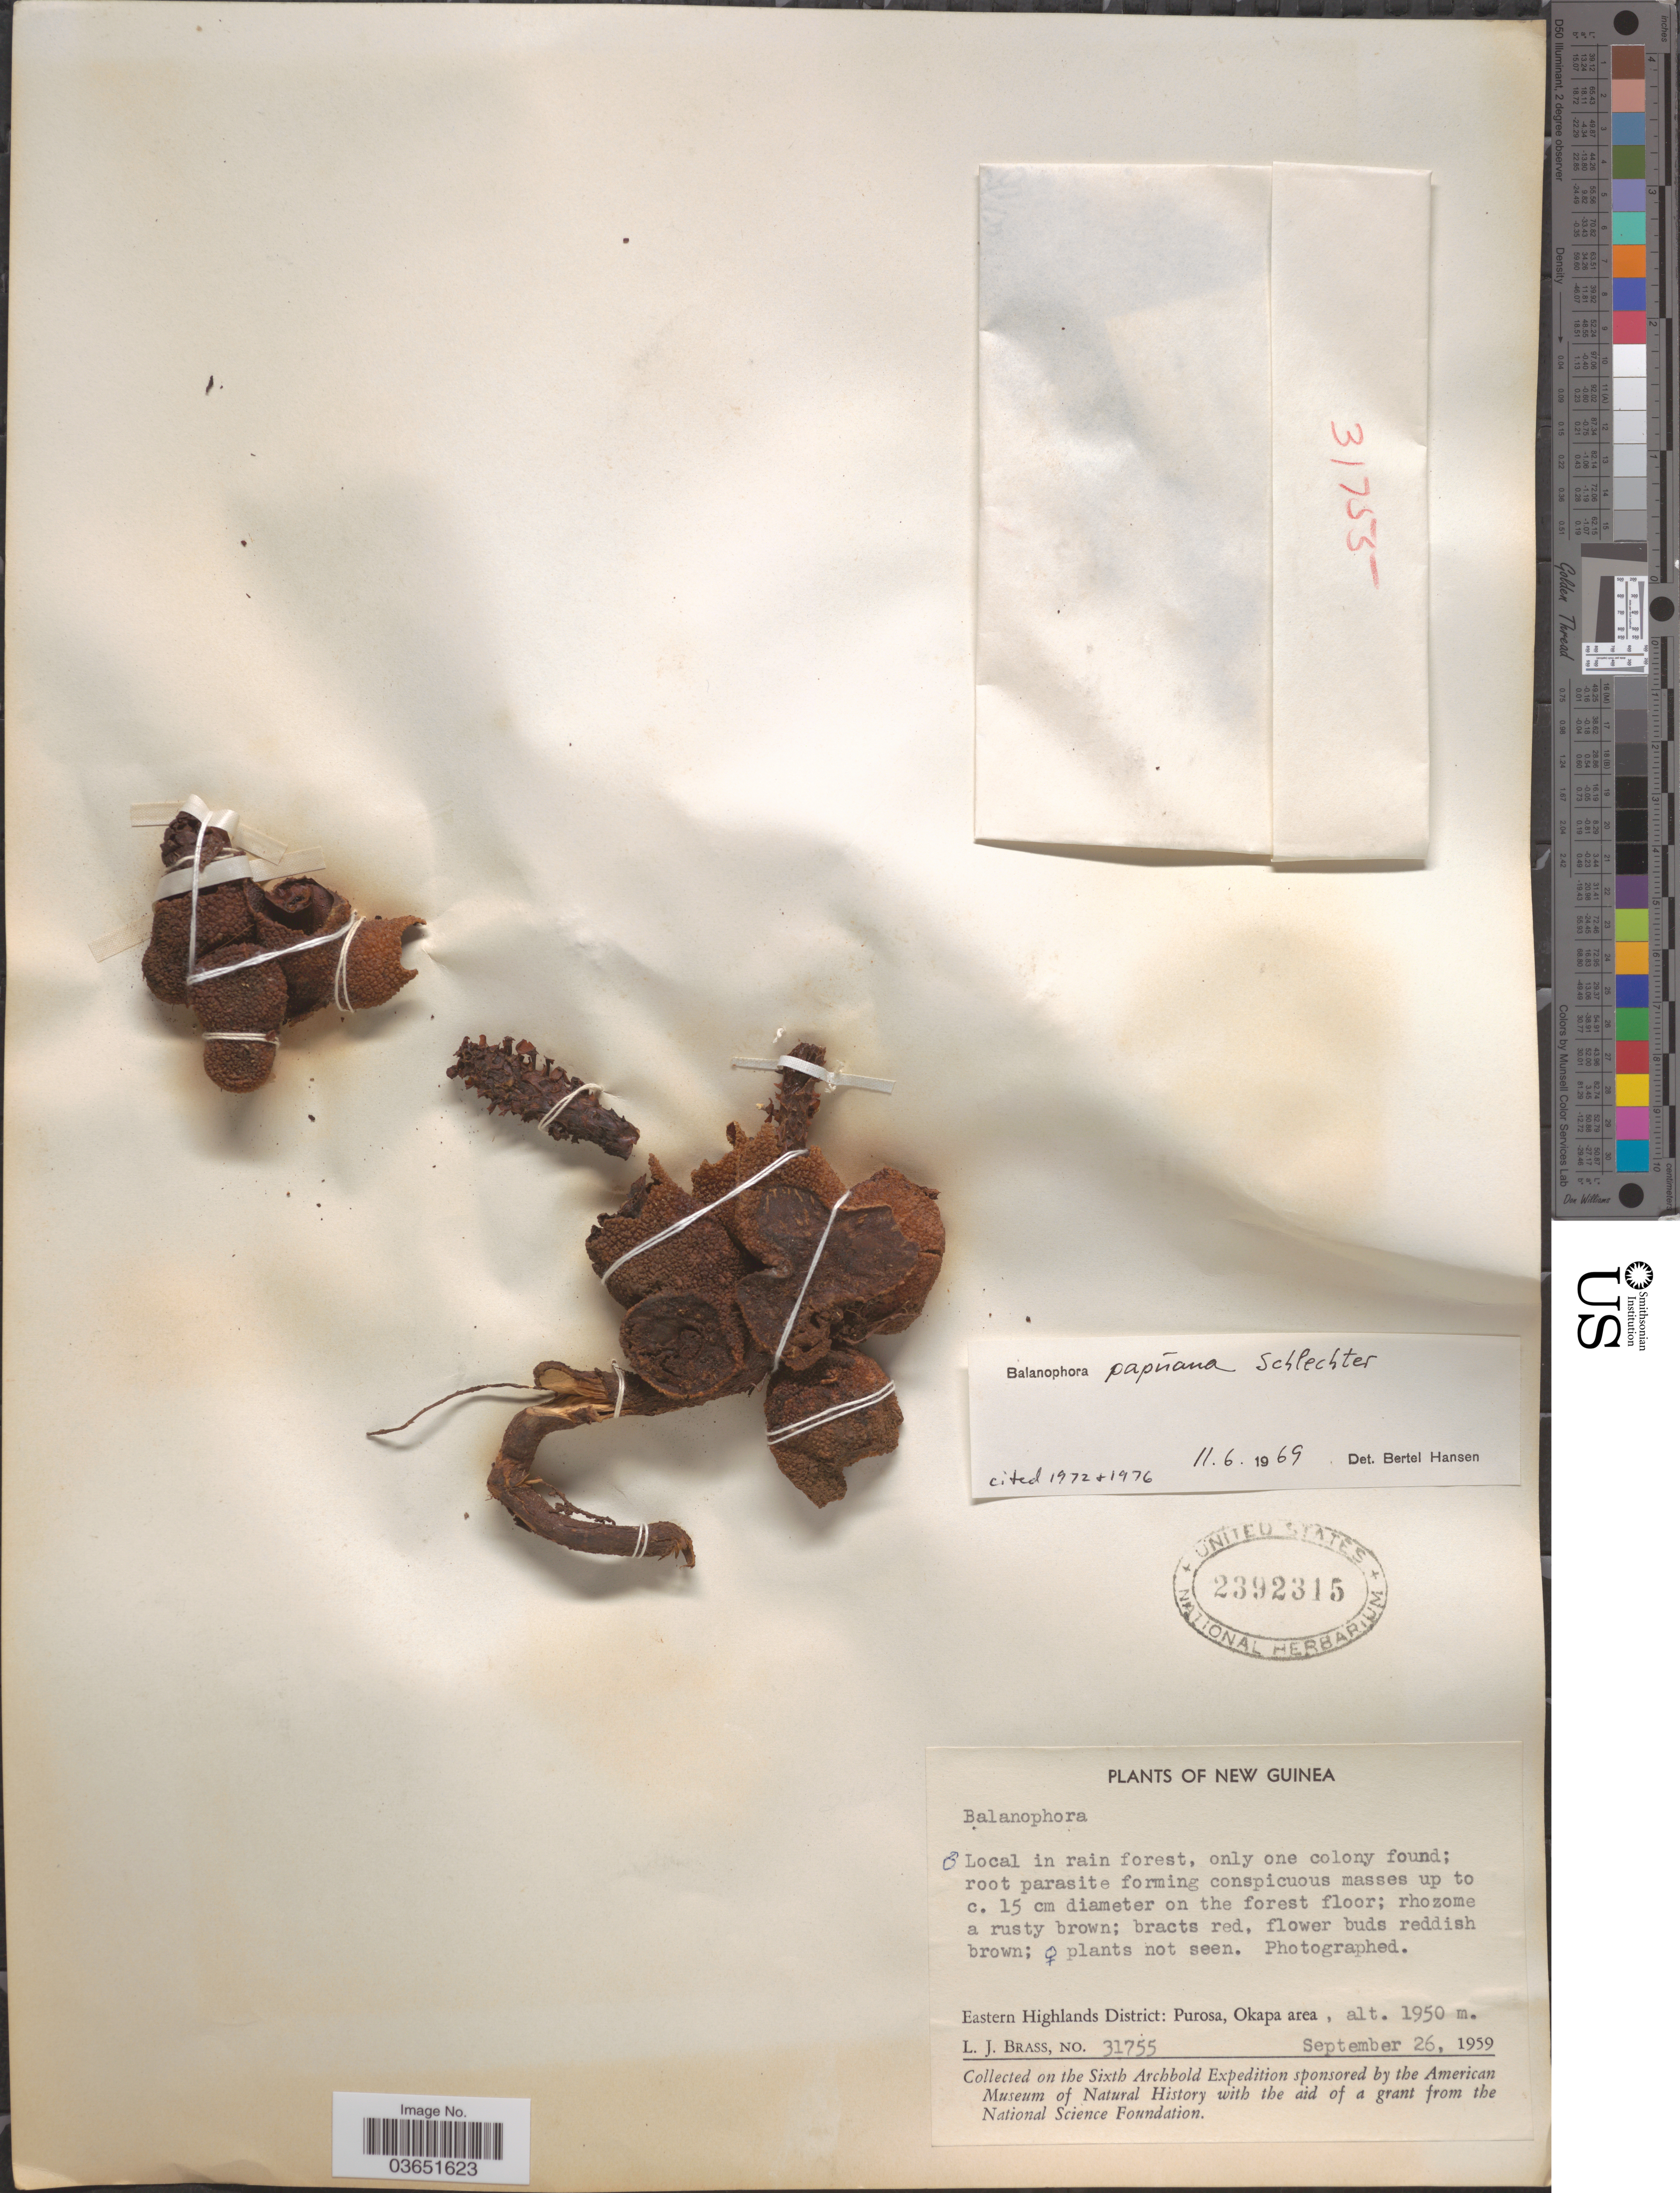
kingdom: Plantae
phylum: Tracheophyta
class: Magnoliopsida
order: Santalales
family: Balanophoraceae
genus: Balanophora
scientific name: Balanophora papuana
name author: Schltr.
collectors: L. J. Brass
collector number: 31755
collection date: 1959-09-26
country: Papua New Guinea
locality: New Guinea. Eastern Highlands District: Purosa, Okapa area.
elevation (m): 1950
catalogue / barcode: US 2392315